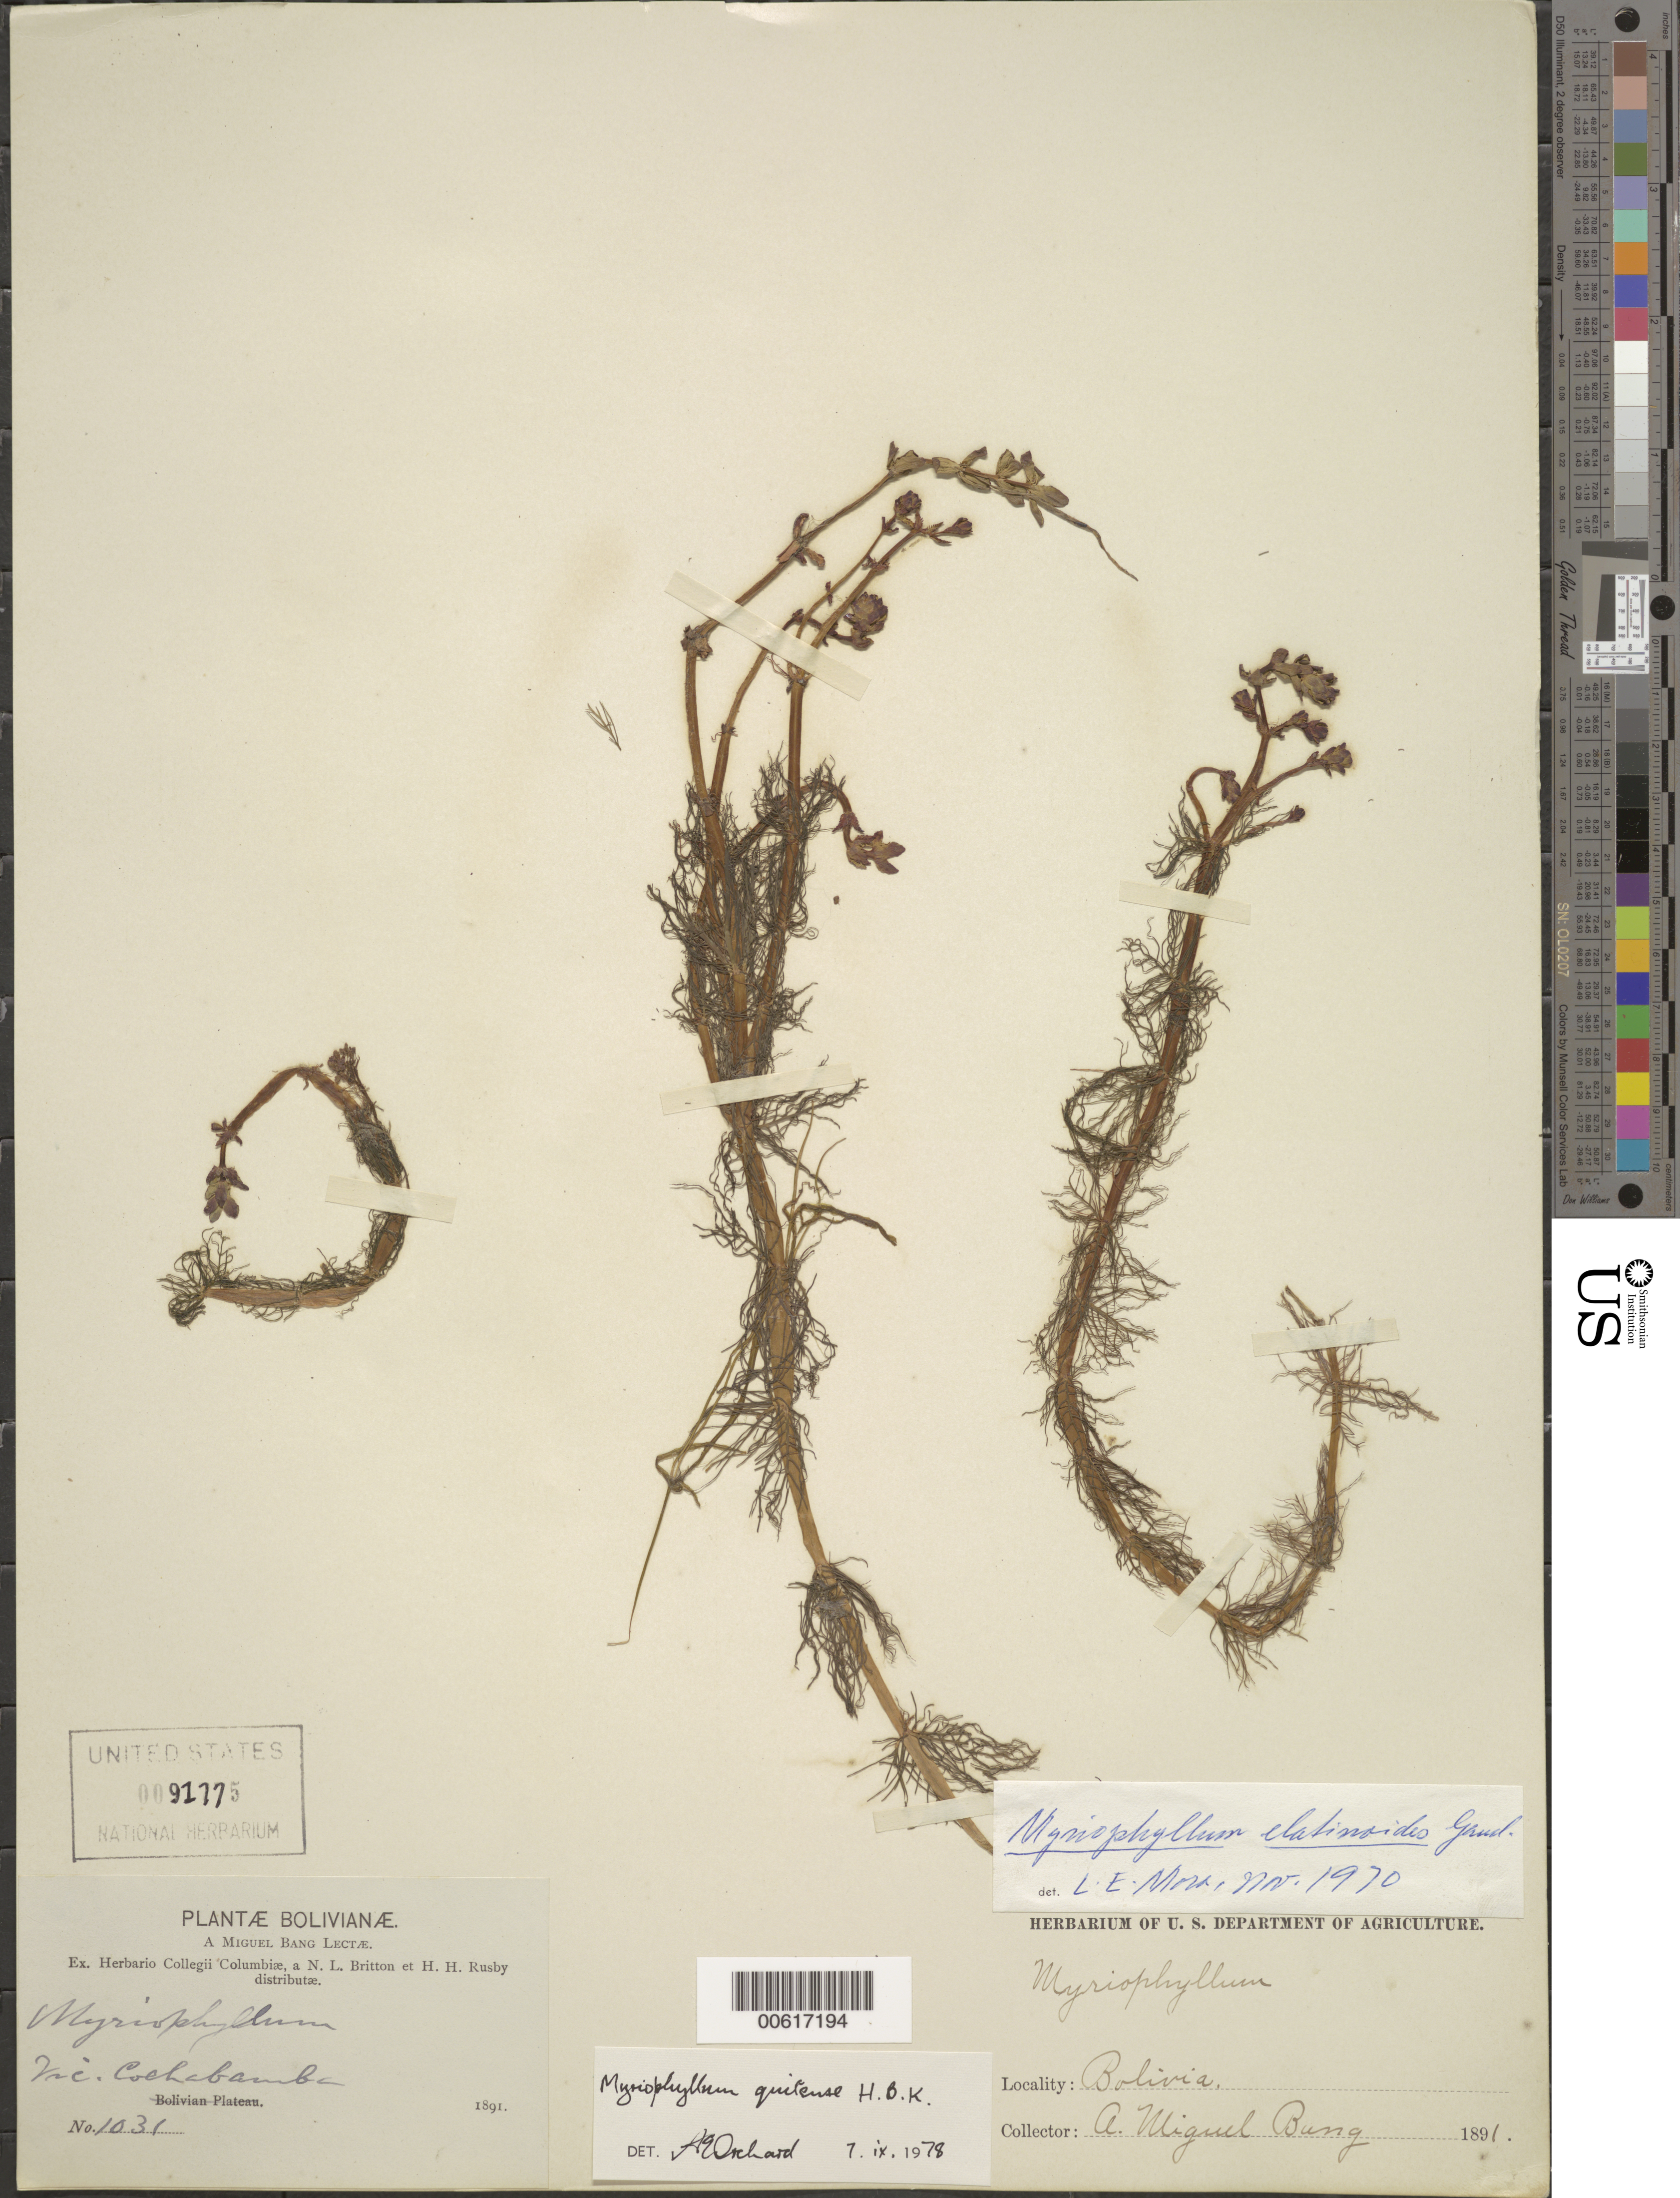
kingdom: Plantae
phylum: Tracheophyta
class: Magnoliopsida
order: Saxifragales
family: Haloragaceae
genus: Myriophyllum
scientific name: Myriophyllum quitense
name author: Kunth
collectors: M. Bang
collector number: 1031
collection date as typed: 1891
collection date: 1891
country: Bolivia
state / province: Cochabamba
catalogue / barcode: US 91775